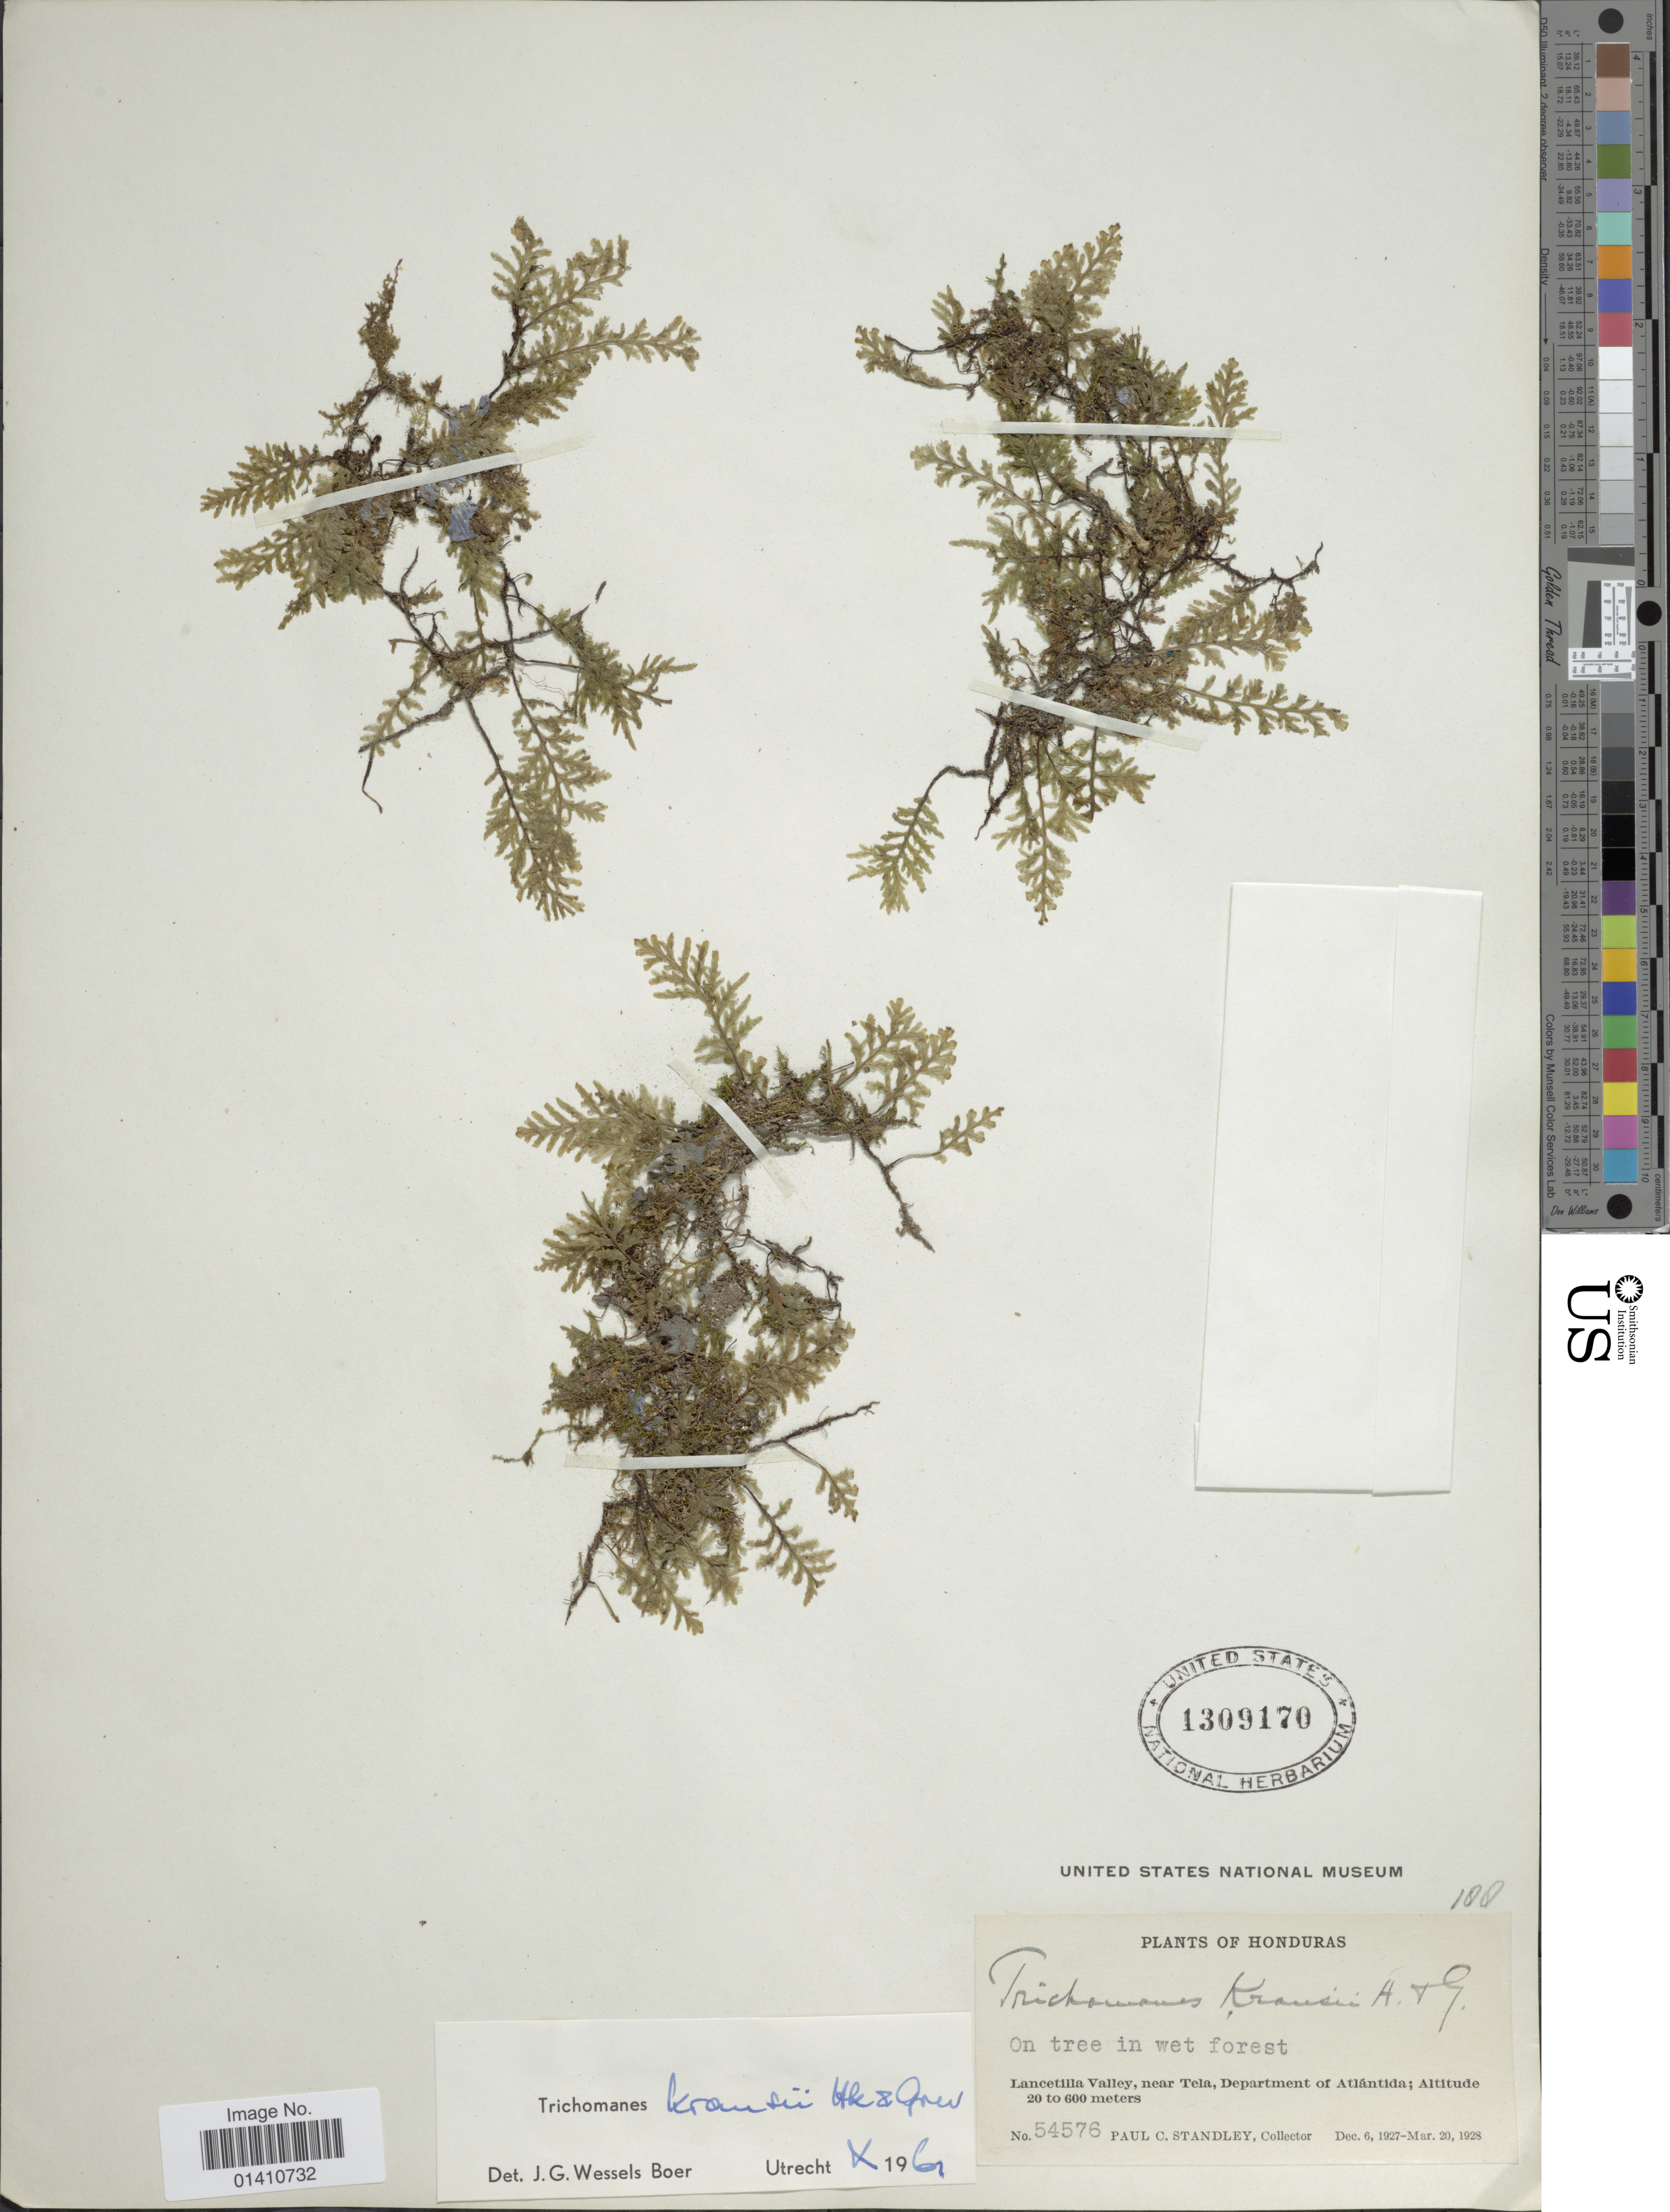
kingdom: Plantae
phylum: Tracheophyta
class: Polypodiopsida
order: Hymenophyllales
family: Hymenophyllaceae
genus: Didymoglossum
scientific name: Didymoglossum kraussii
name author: (Hook. & Grev.) C. Presl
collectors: P. C. Standley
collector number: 54576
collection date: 1927-12-06/1928-03-20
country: Honduras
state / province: Atlántida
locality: Lancetilla Valley, near Tela, Department of Atlantida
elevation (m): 20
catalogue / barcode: US 1309170